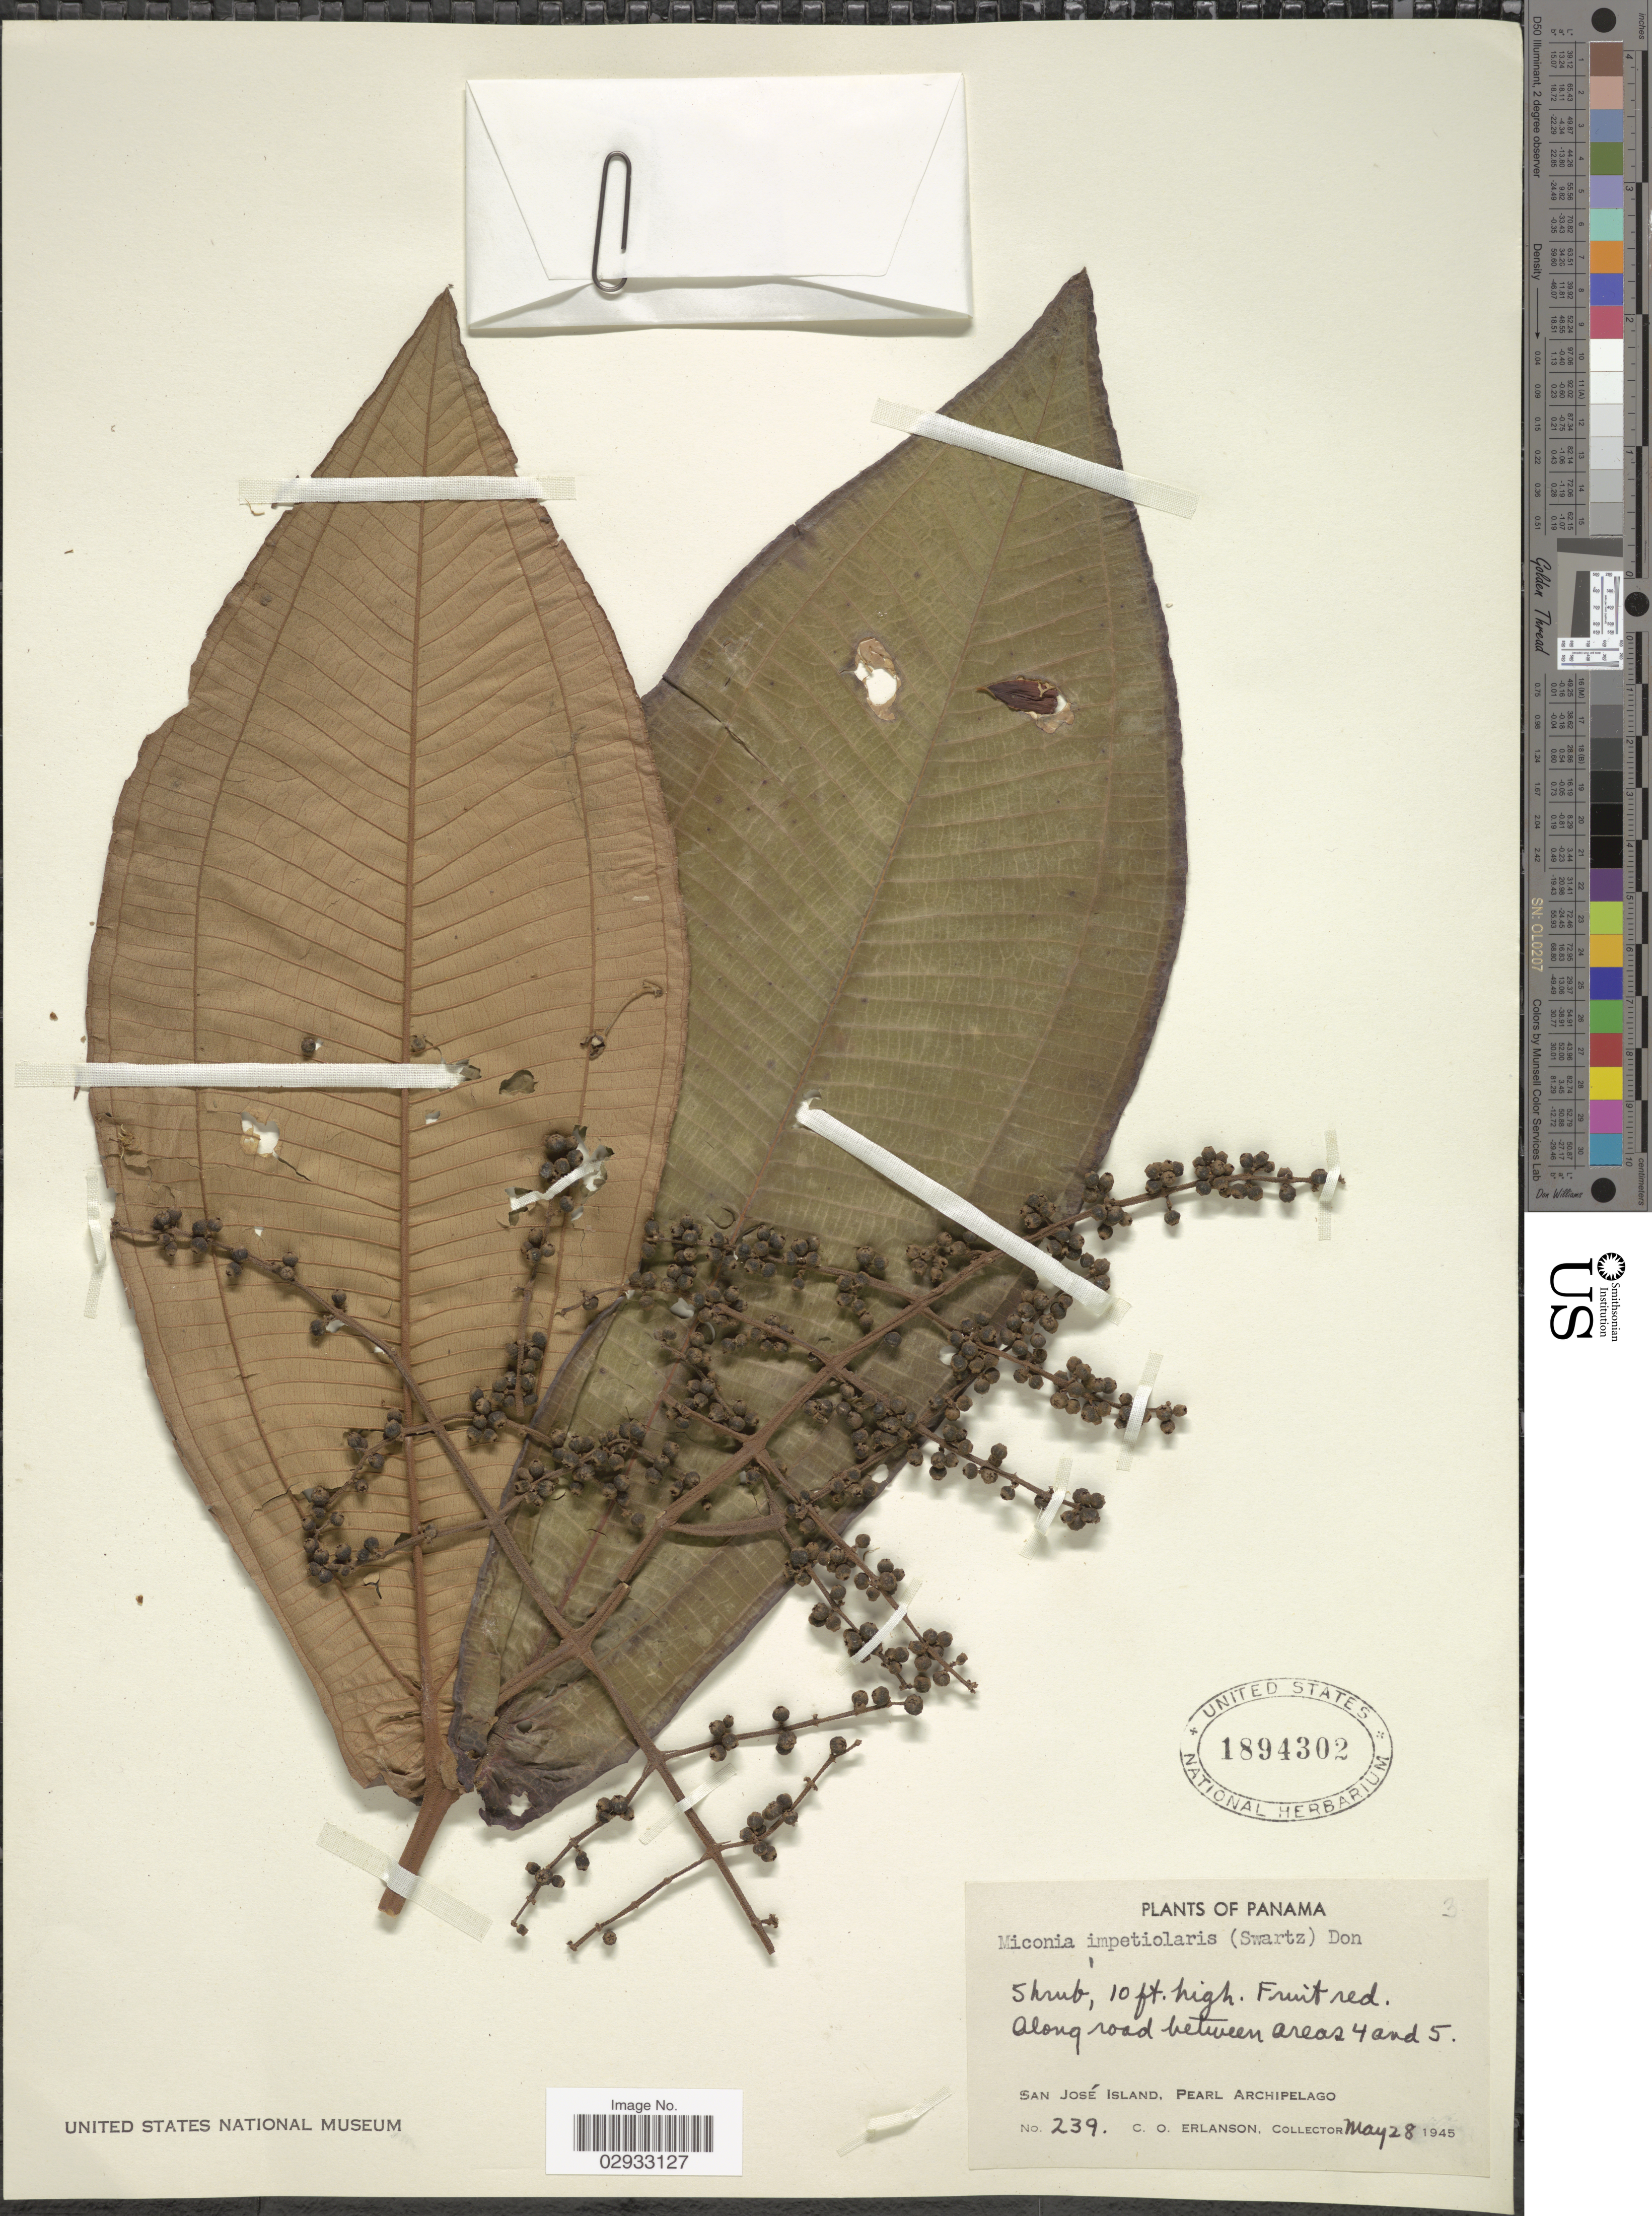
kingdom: Plantae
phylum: Tracheophyta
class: Magnoliopsida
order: Myrtales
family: Melastomataceae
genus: Miconia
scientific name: Miconia impetiolaris var. pandurifolia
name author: Naudin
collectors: C. O. Erlanson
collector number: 239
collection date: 1945-05-28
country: Panama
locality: Along road between areas 4 and 5. San José Island, Pearl Archipelago.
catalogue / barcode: US 1894302